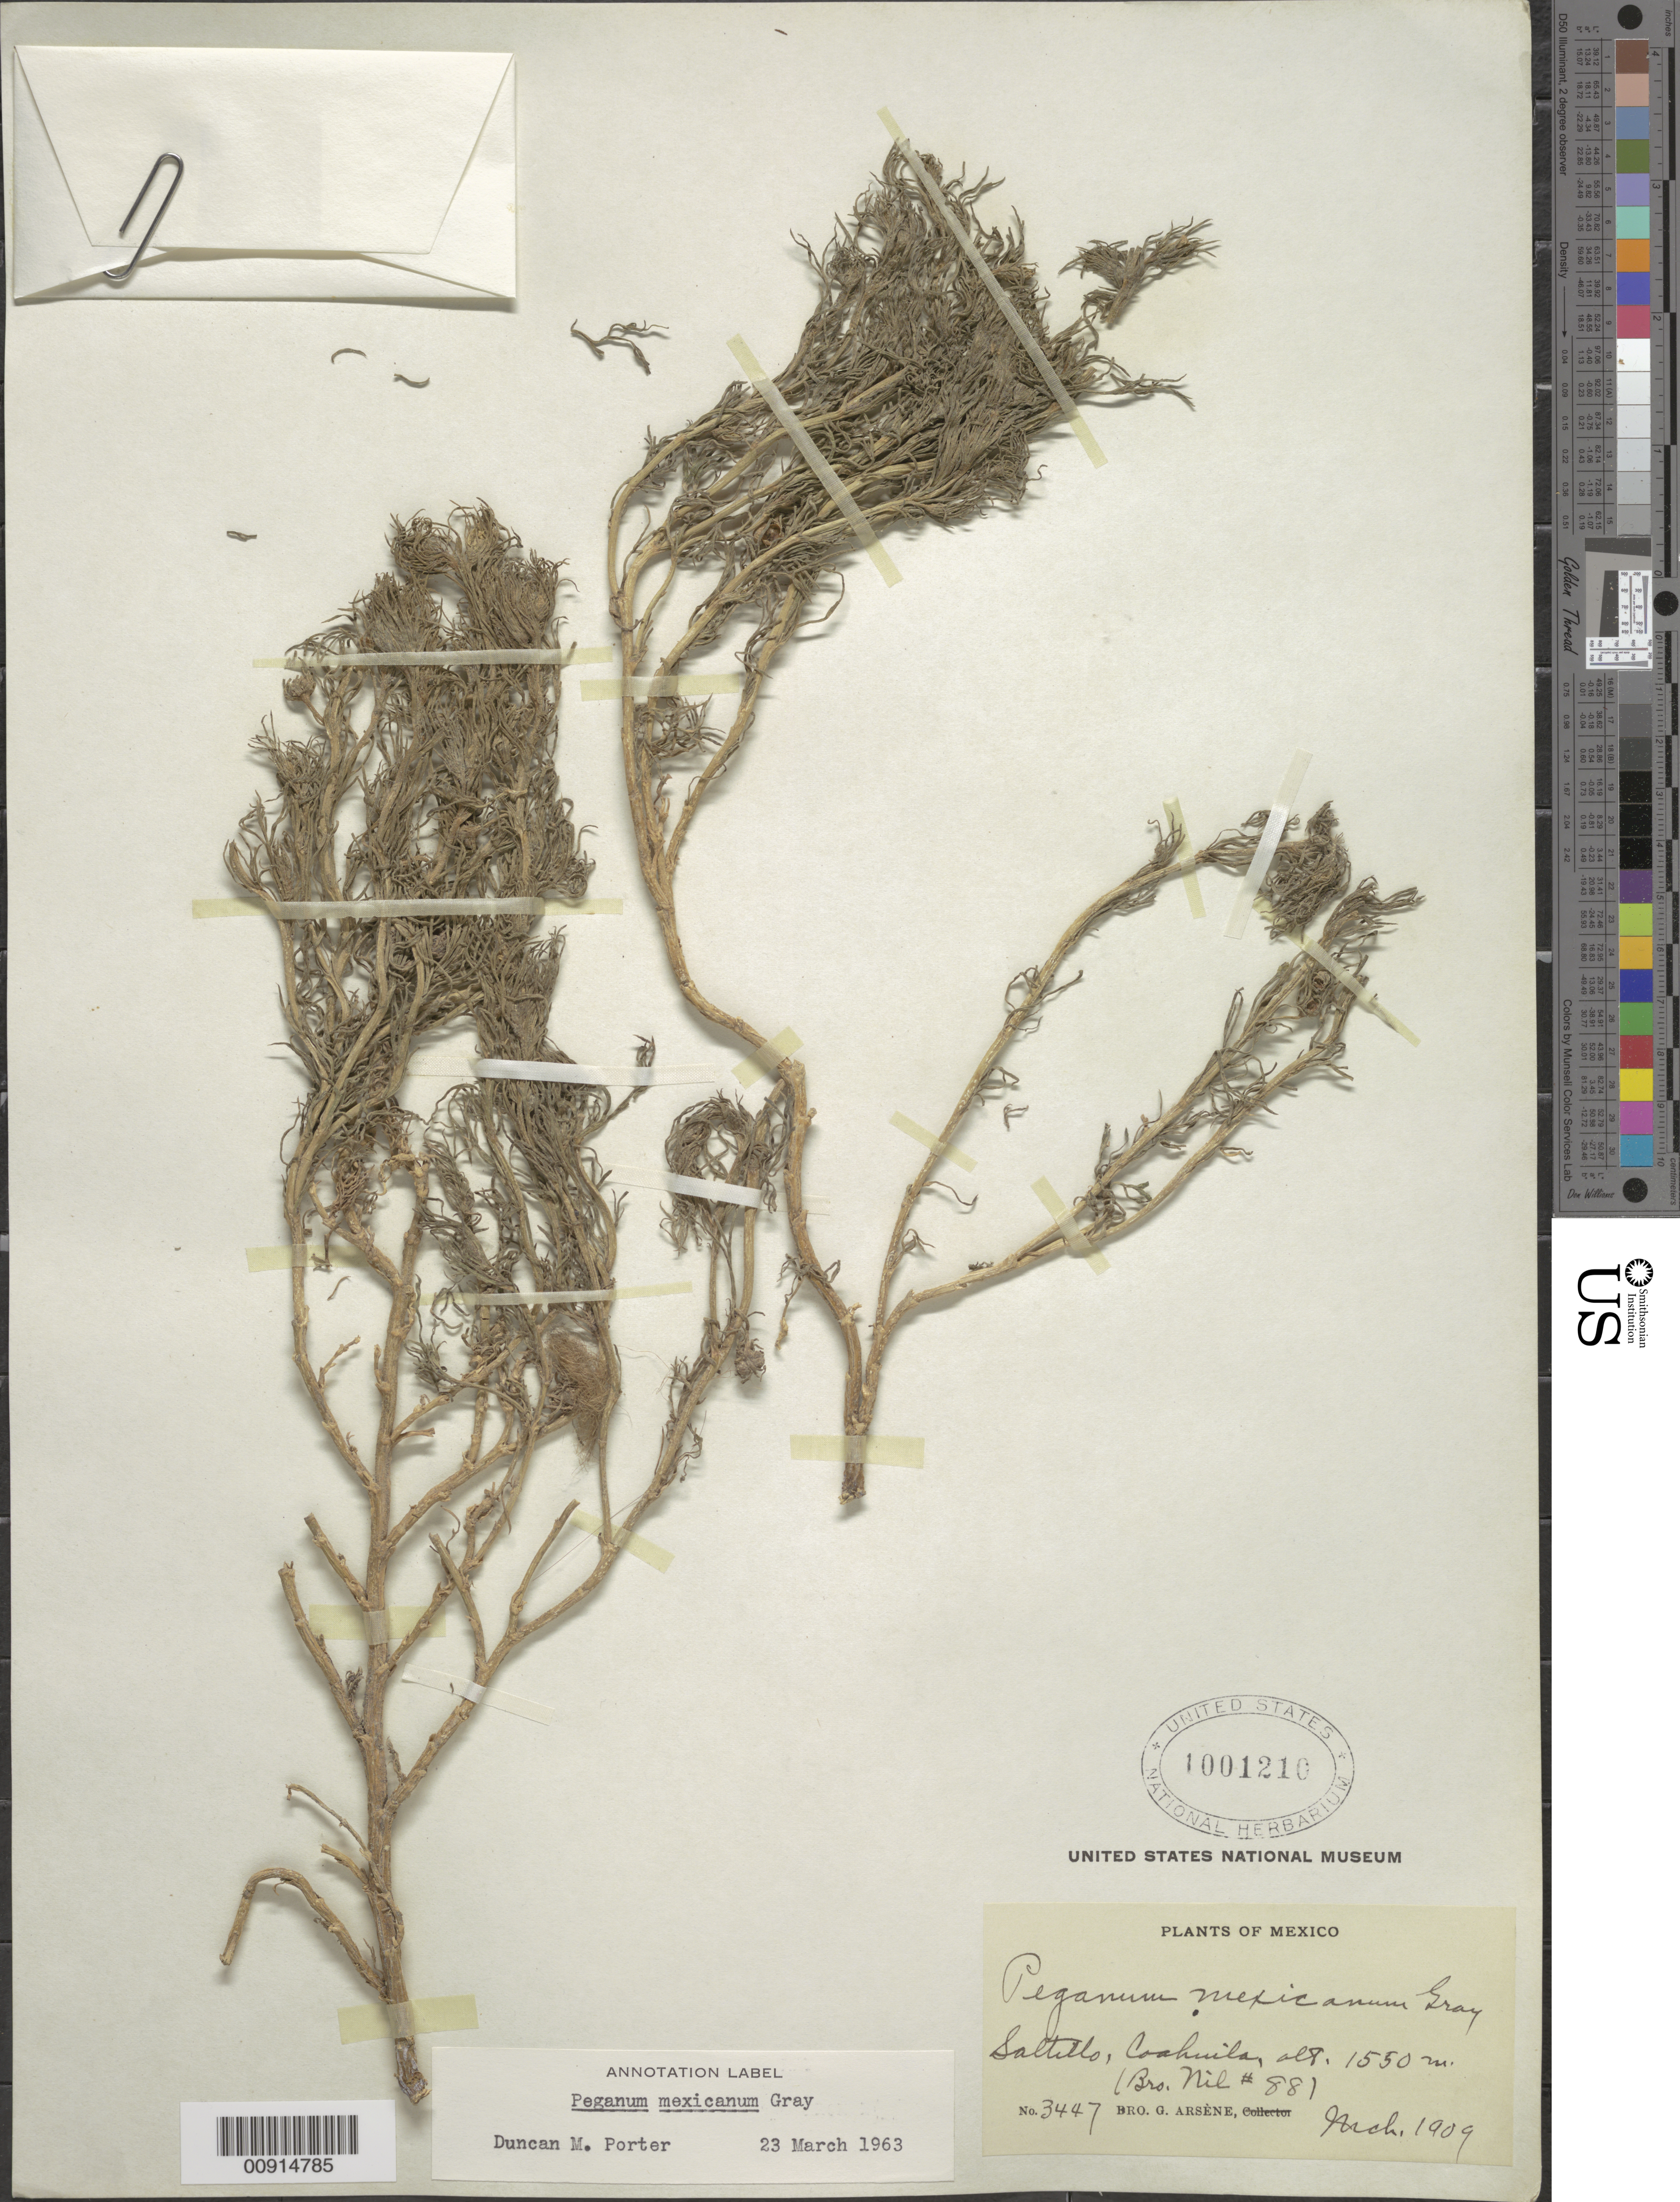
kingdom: Plantae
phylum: Tracheophyta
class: Magnoliopsida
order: Sapindales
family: Tetradiclidaceae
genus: Peganum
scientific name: Peganum mexicanum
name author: A. Gray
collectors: Bro. Nil & Bro. G. Arsène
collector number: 881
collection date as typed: Mar 1909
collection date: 1909-03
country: Mexico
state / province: Coahuila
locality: Saltillo, Coahuila.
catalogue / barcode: US 1001210